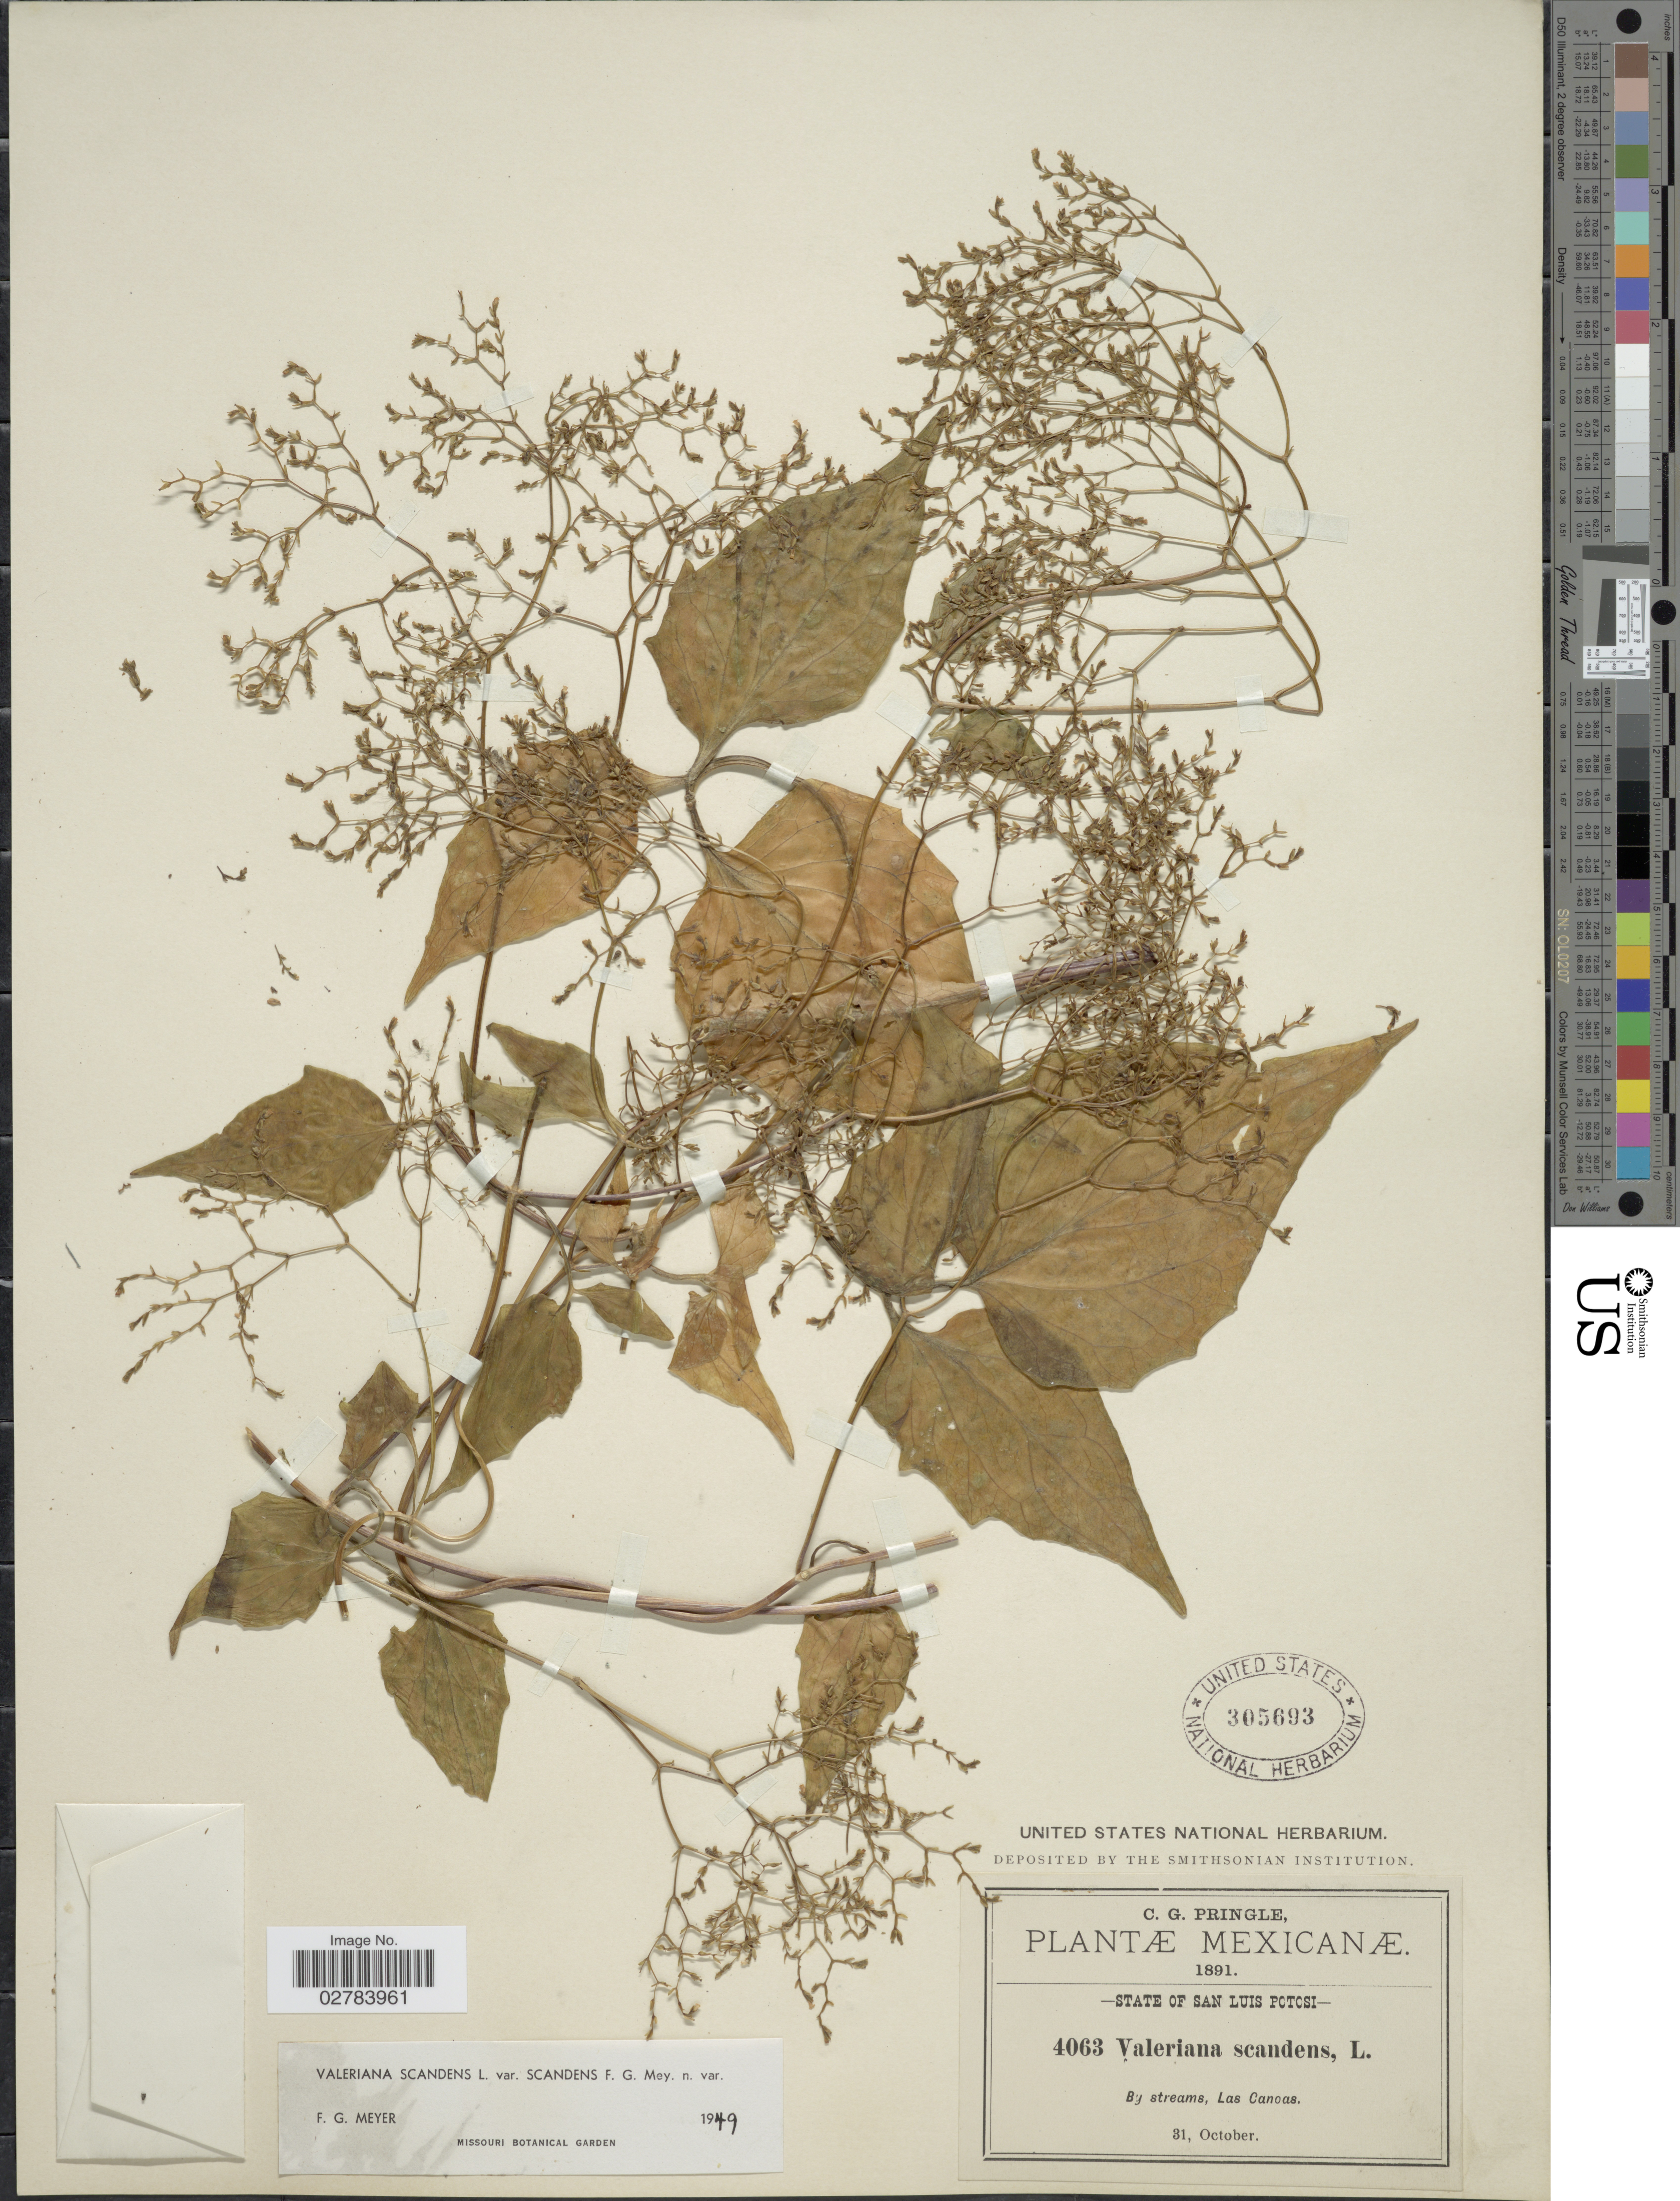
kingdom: Plantae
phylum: Tracheophyta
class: Magnoliopsida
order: Dipsacales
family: Caprifoliaceae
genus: Valeriana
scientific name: Valeriana scandens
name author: L.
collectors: C. G. Pringle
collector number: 4063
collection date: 1891-10-31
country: Mexico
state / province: San Luis Potosí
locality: By streams, Las Canoas.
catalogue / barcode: US 305693